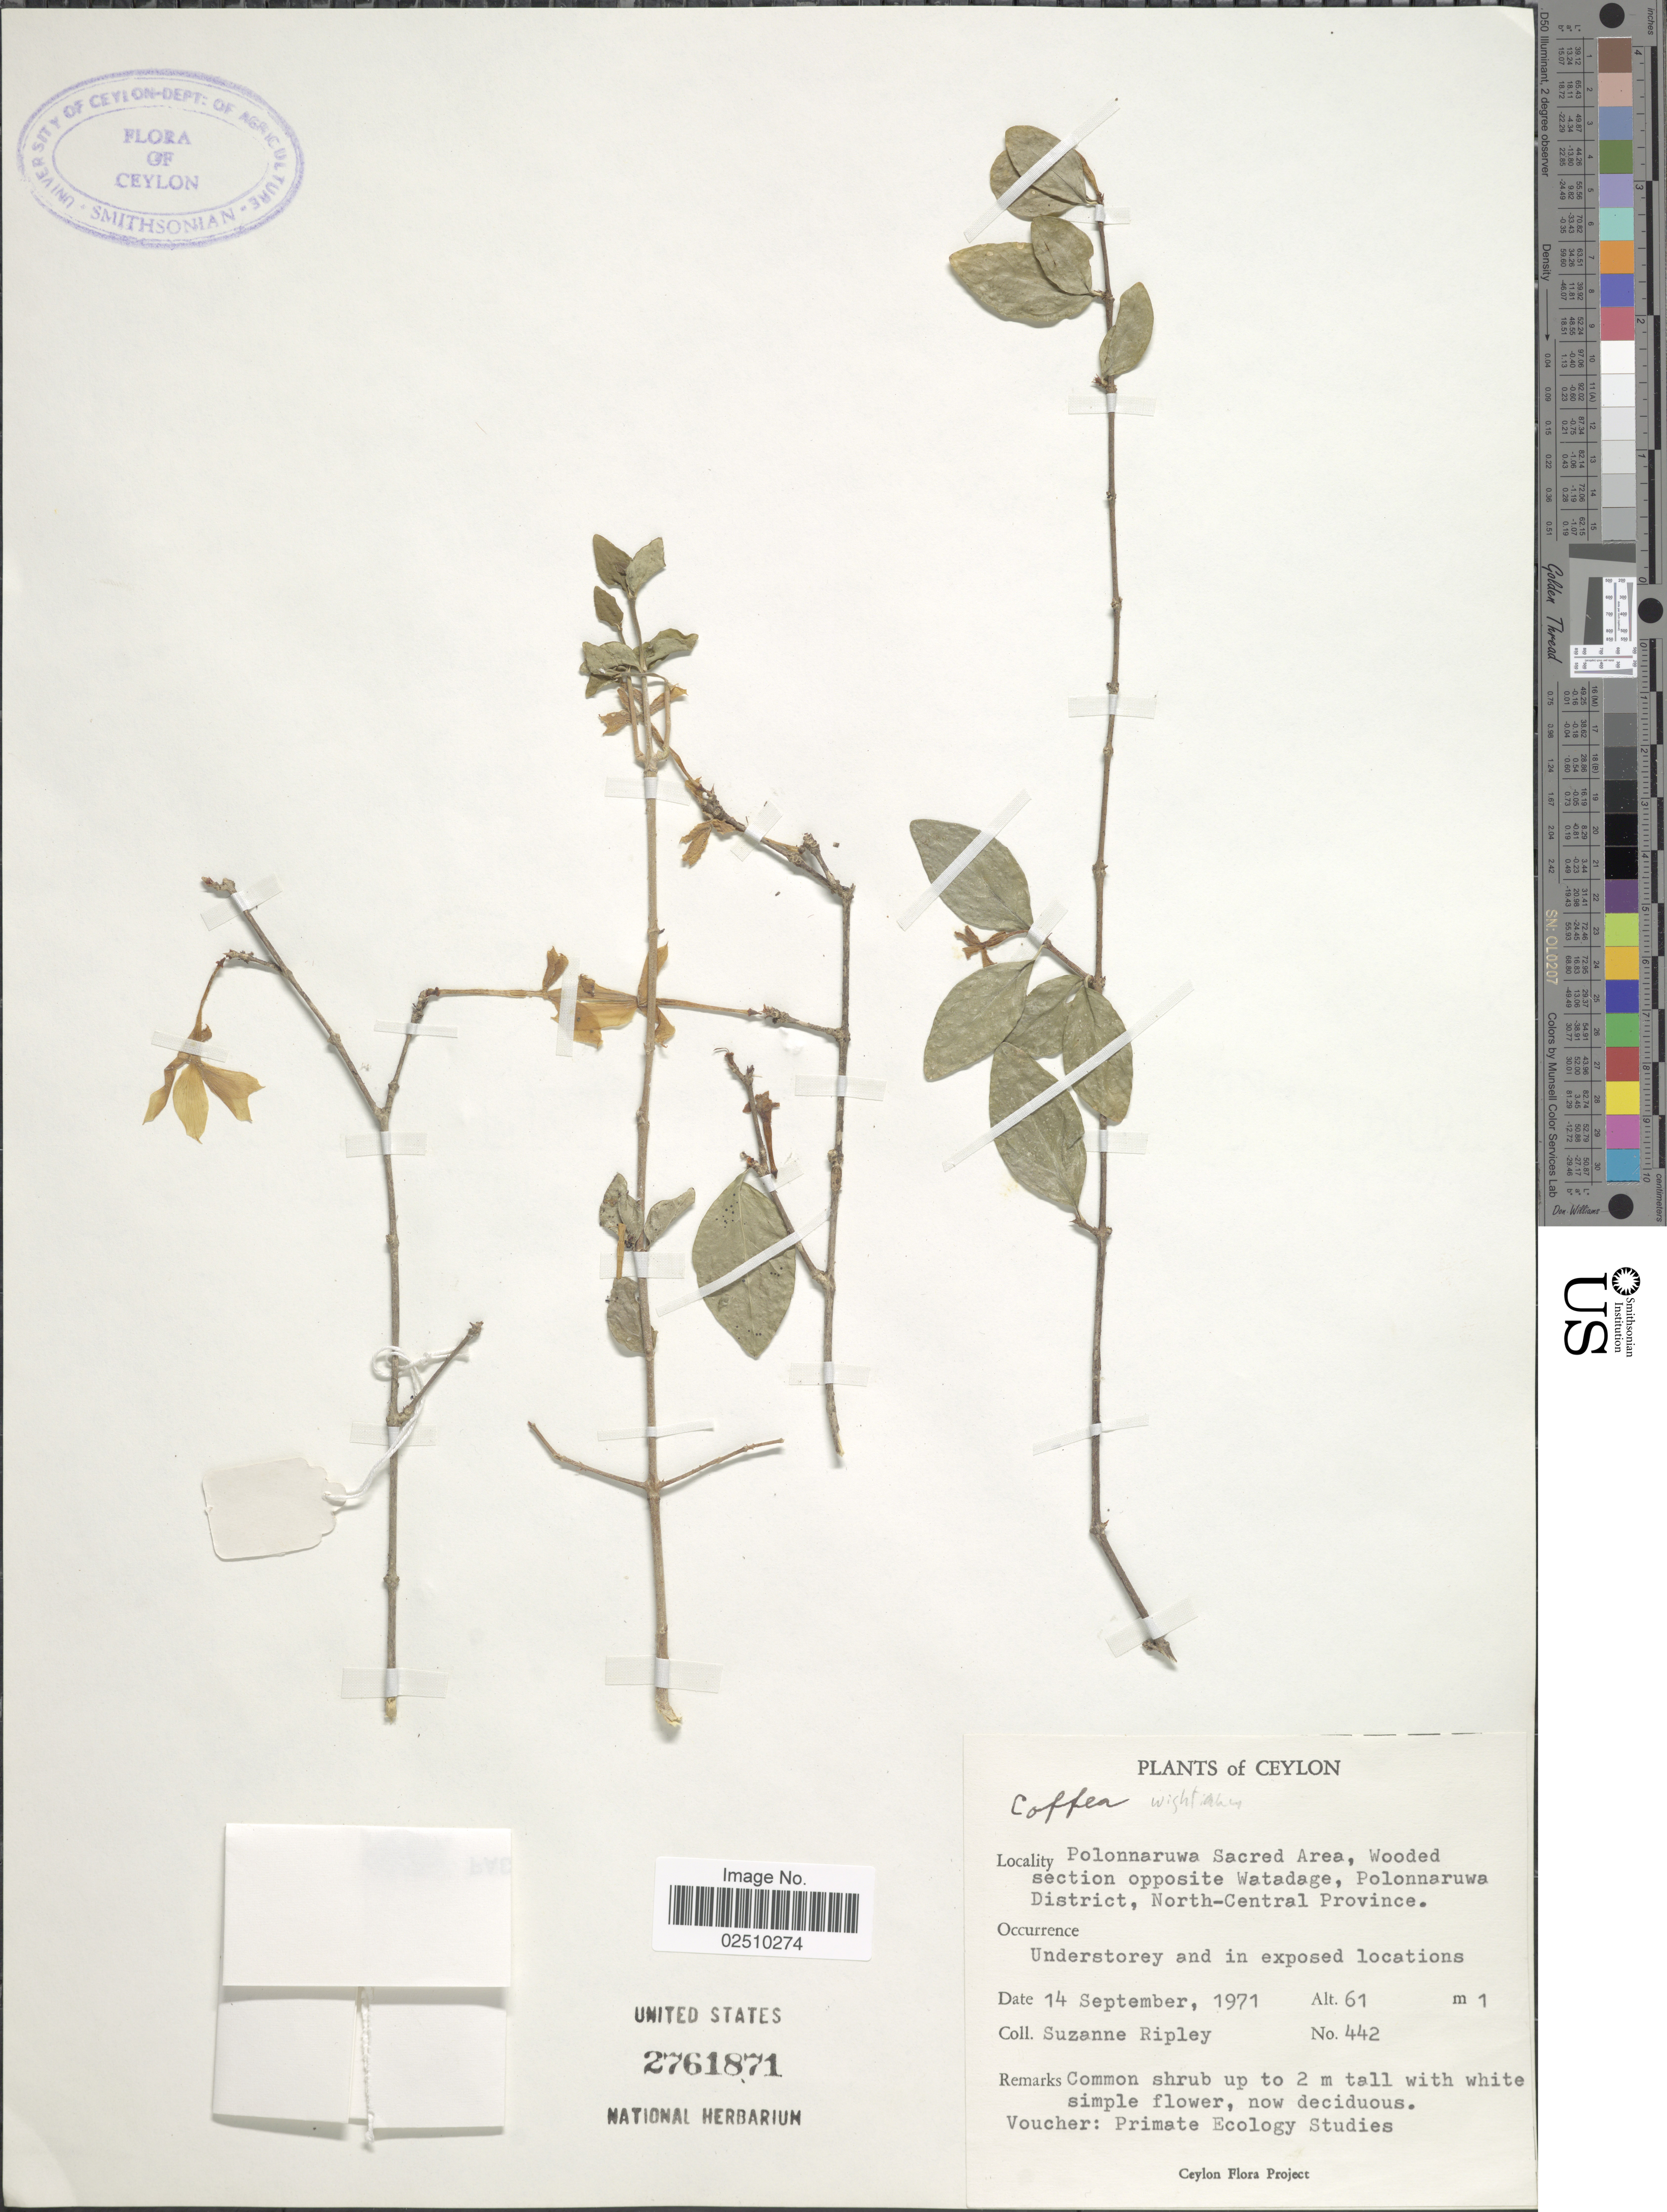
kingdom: Plantae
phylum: Tracheophyta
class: Magnoliopsida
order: Gentianales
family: Rubiaceae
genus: Psilanthus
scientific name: Psilanthus wightianus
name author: (Wight & Arn.) J.-F. Leroy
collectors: S. Ripley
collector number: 442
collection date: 1971-09-14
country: Sri Lanka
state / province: North Central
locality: Ceylon. Polonnaruwa Sacred Area, Wooded section opposite Watadage, Polonnaruwa District, North-Central Province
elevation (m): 61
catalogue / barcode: US 2761871